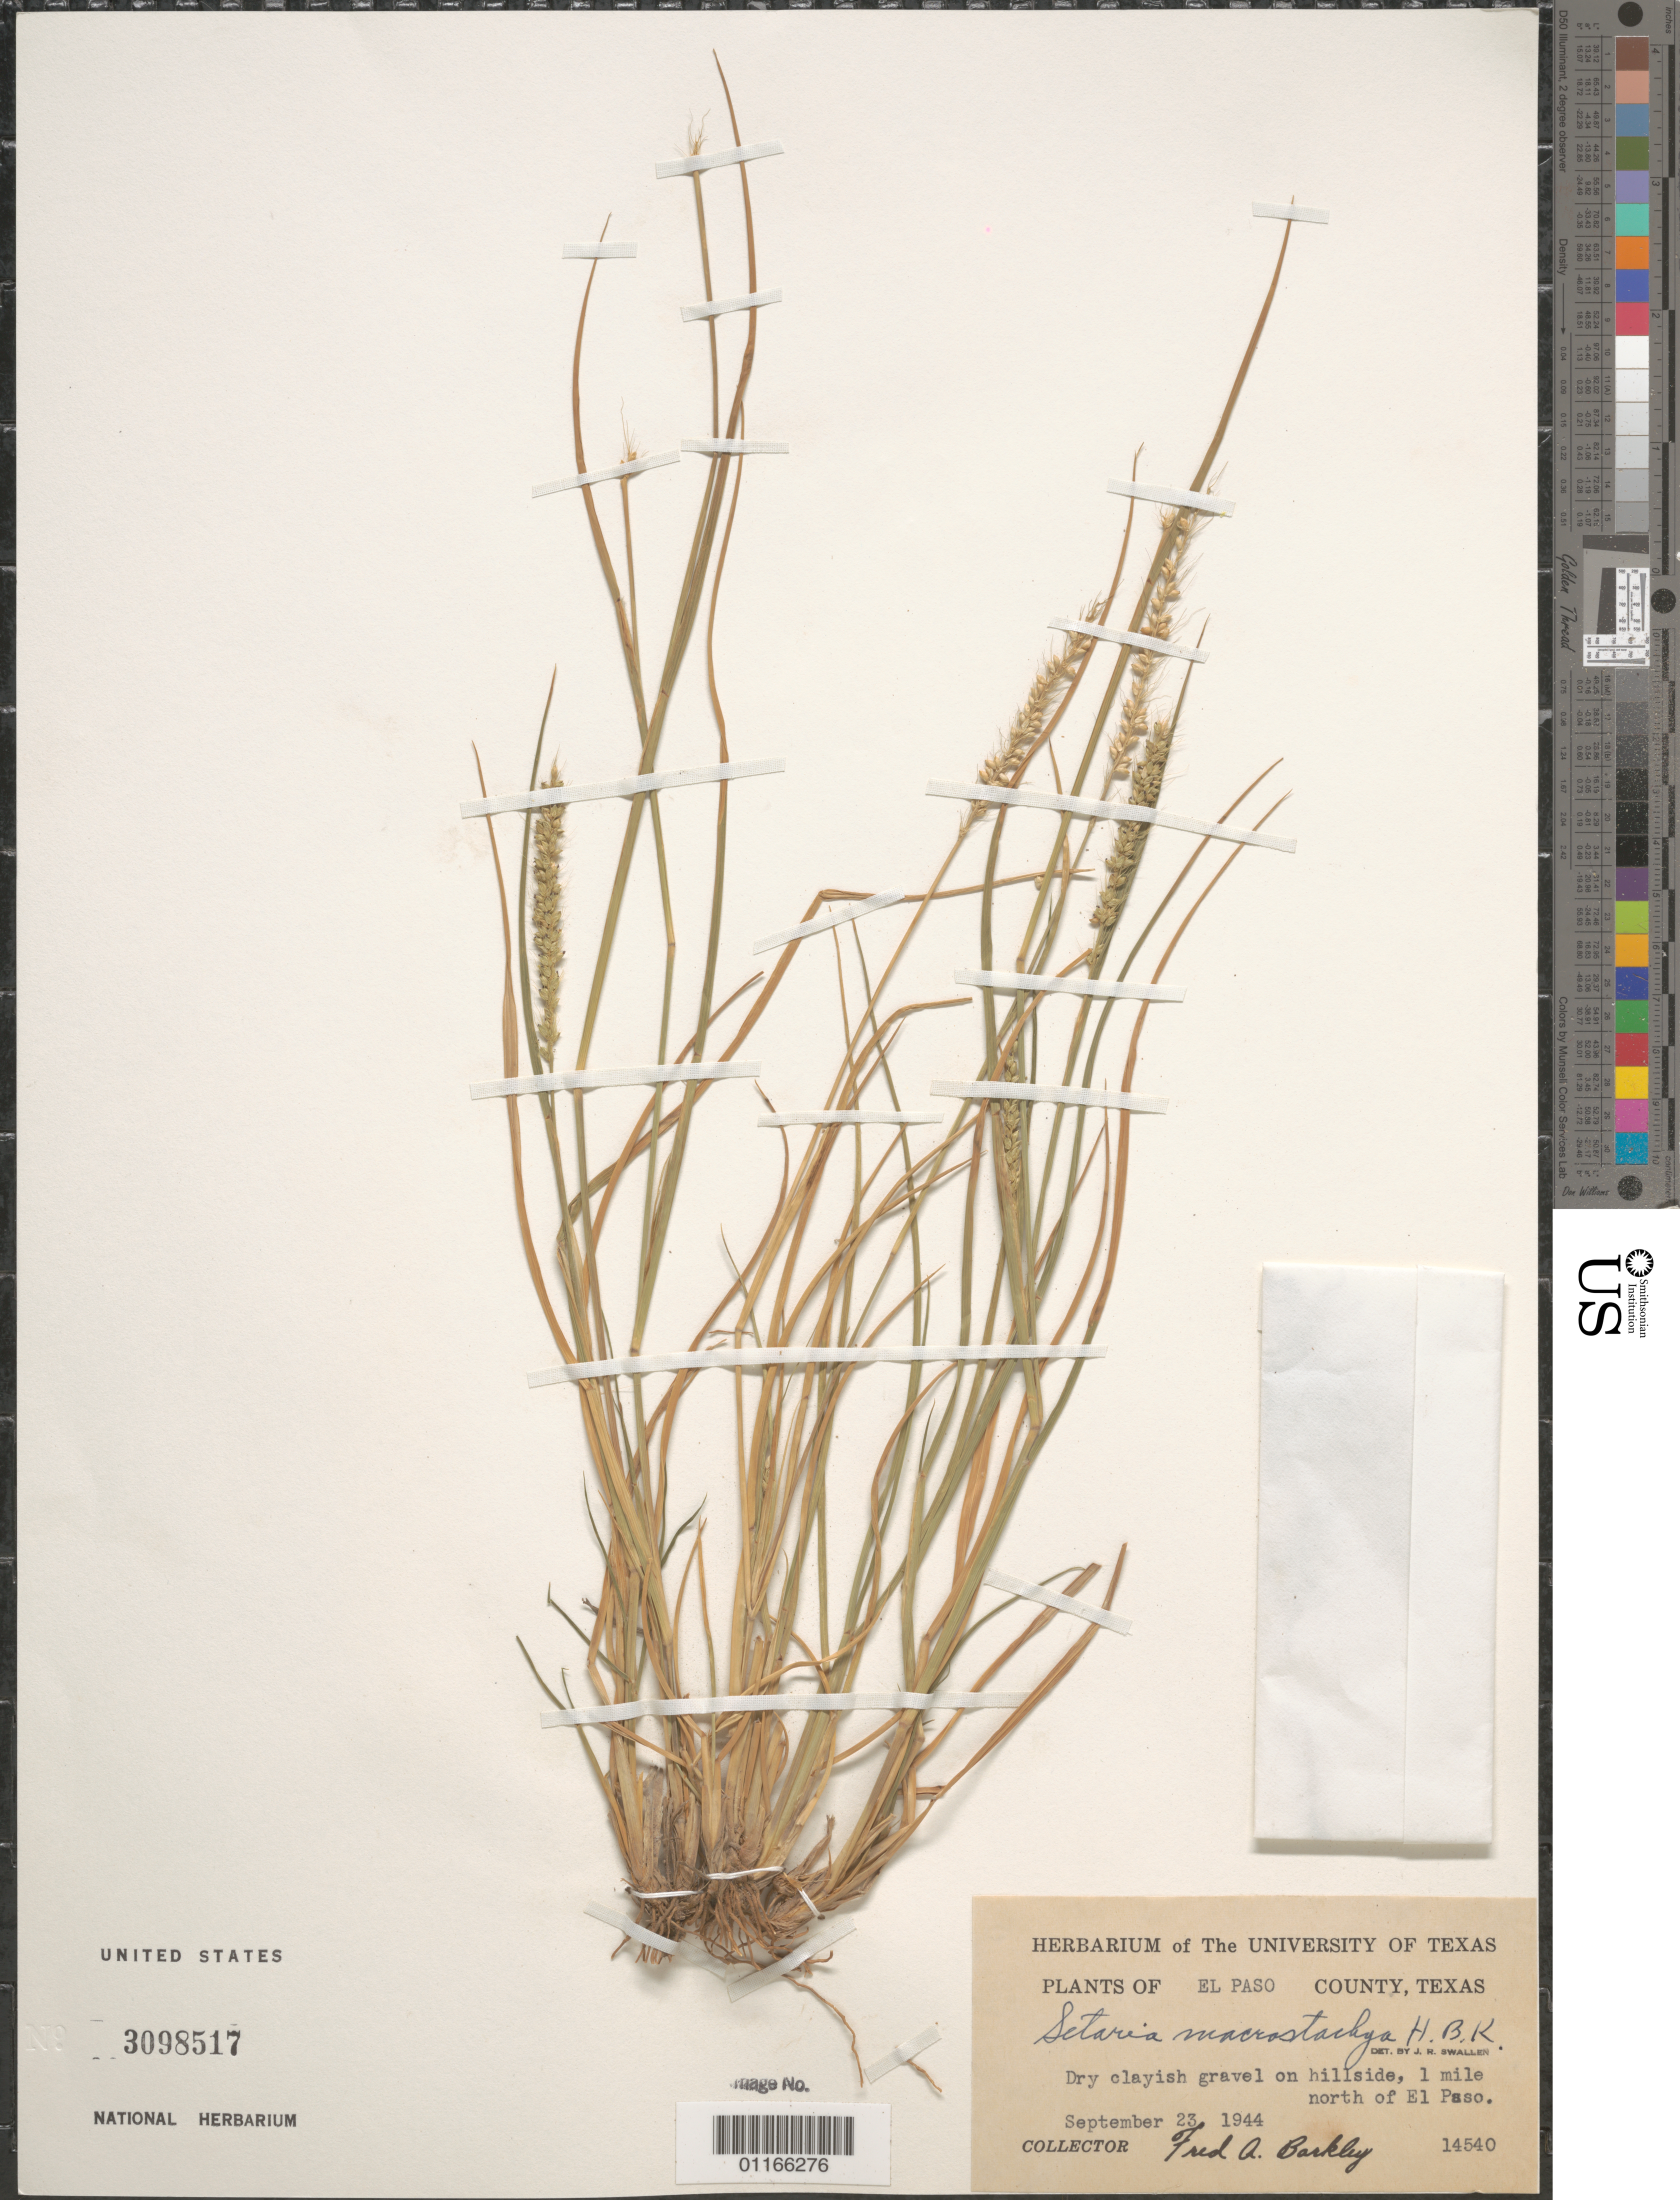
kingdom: Plantae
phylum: Tracheophyta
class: Liliopsida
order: Poales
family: Poaceae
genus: Setaria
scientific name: Setaria macrostachya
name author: Kunth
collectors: F. A. Barkley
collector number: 14540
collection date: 1944-09-23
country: United States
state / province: Texas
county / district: El Paso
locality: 1 mile north of El Paso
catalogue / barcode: US 3098517